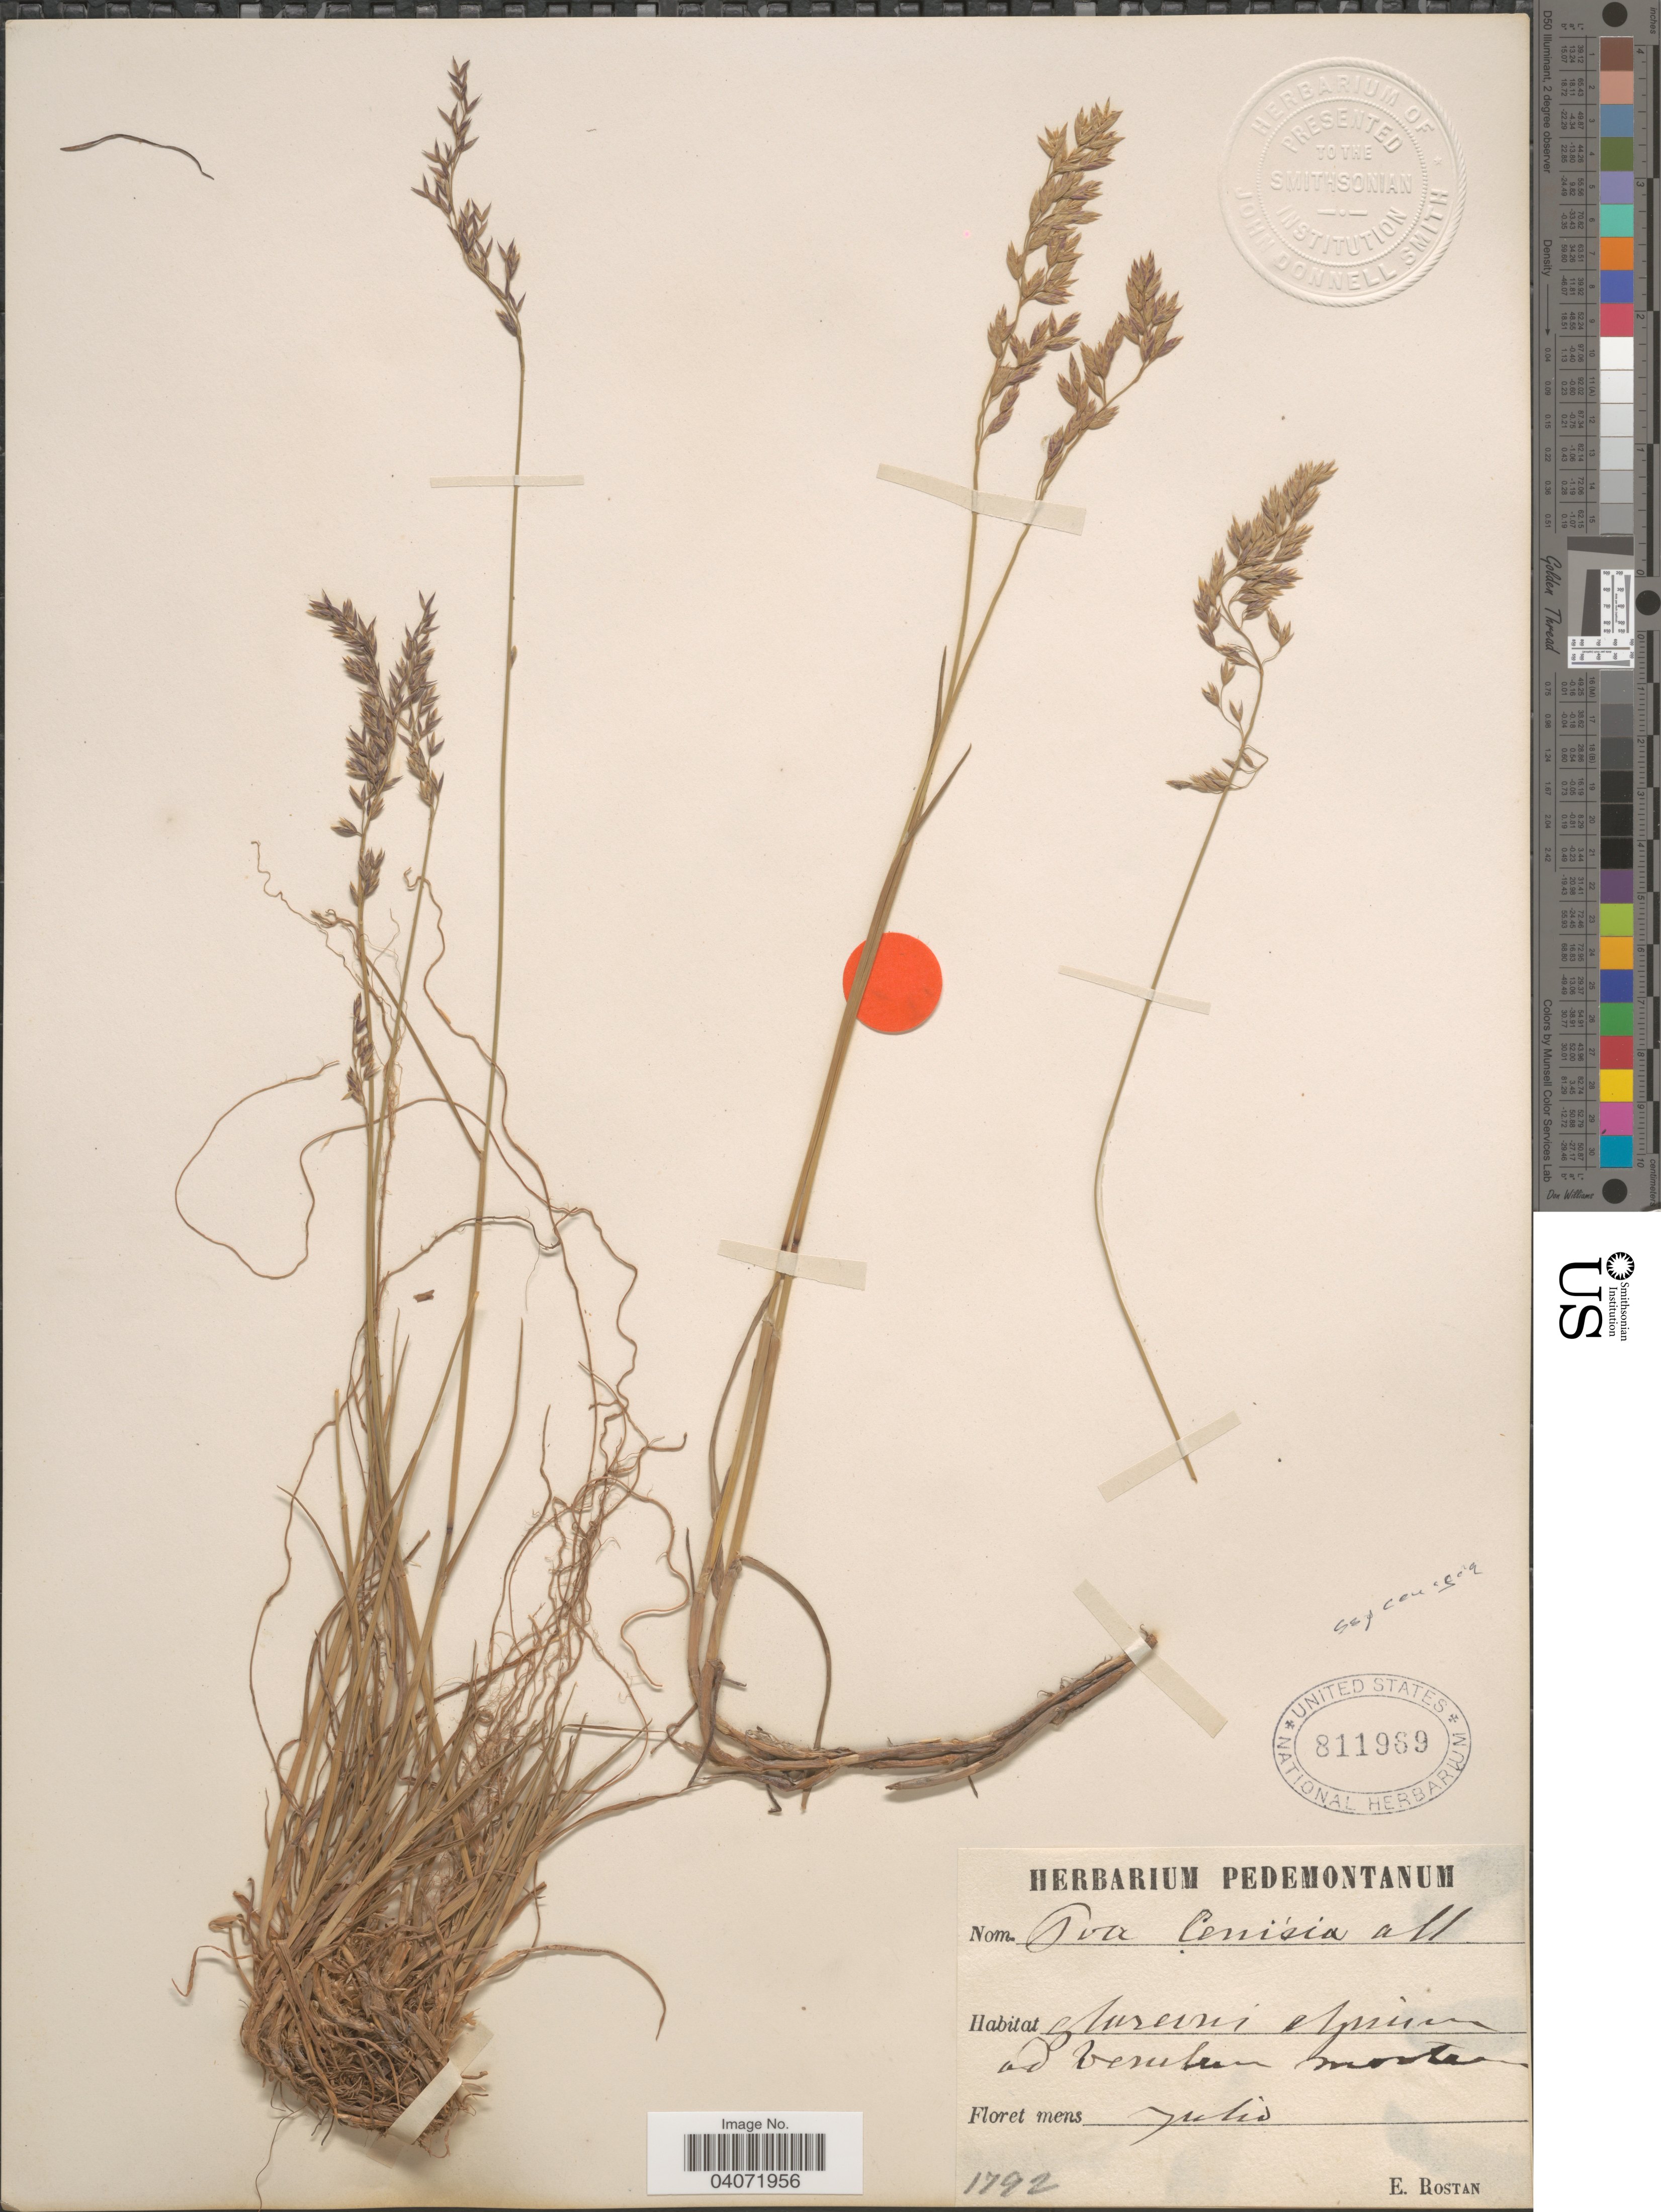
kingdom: Plantae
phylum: Tracheophyta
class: Liliopsida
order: Poales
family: Poaceae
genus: Poa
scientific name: Poa cenisia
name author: All.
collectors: E. Rostan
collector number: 1792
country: Italy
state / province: Piedmont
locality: [illegible text] alpinum ad [illegible text] montes.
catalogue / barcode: US 811969